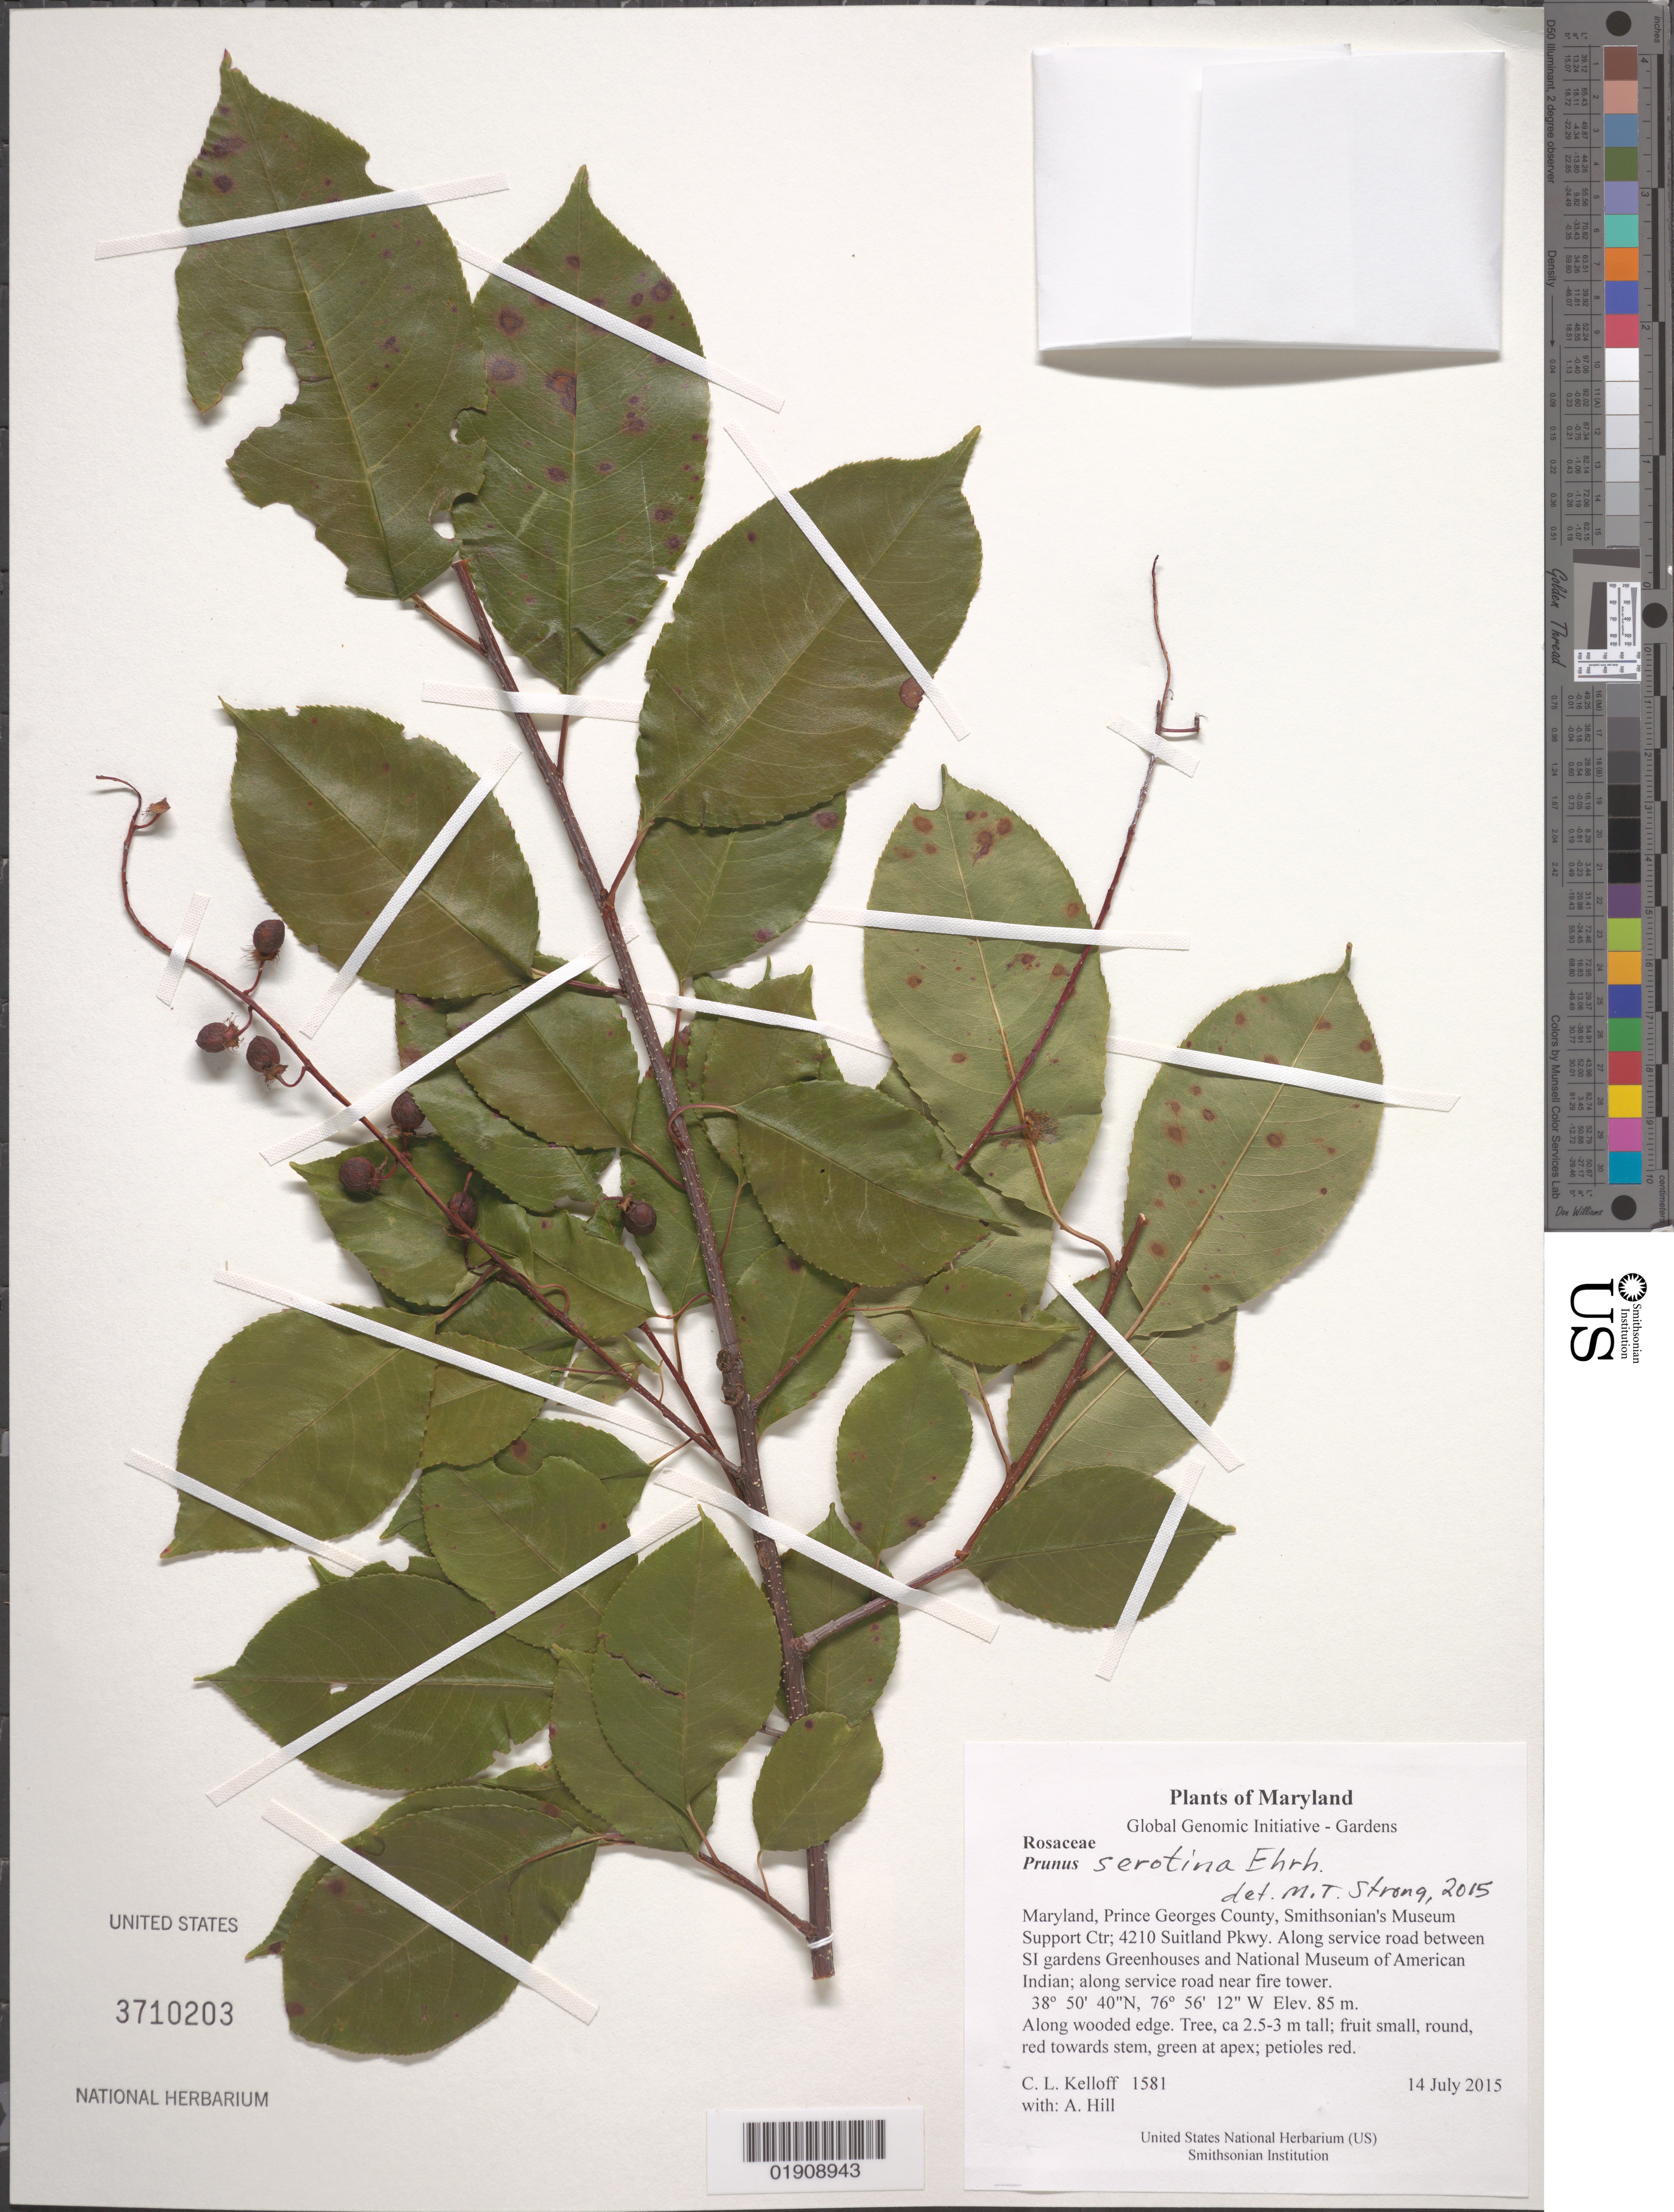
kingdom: Plantae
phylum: Tracheophyta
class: Magnoliopsida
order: Rosales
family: Rosaceae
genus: Prunus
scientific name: Prunus serotina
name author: Ehrh.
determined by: Strong, M. T., (US), Smithsonian Institution - National Museum of Natural History (UNITED STATES)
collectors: C. L. Kelloff & A. Hill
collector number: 1581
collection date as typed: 14 July 2015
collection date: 2015-07-14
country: United States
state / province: Maryland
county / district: Prince George's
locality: Smithsonian's Museum Support Ctr; 4210 Suitland Pkwy. Along service road between SI gardens Greenhouses and National Museum of American Indian; along service road near fire tower.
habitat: Along wooded edge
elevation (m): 85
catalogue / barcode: US 3710203